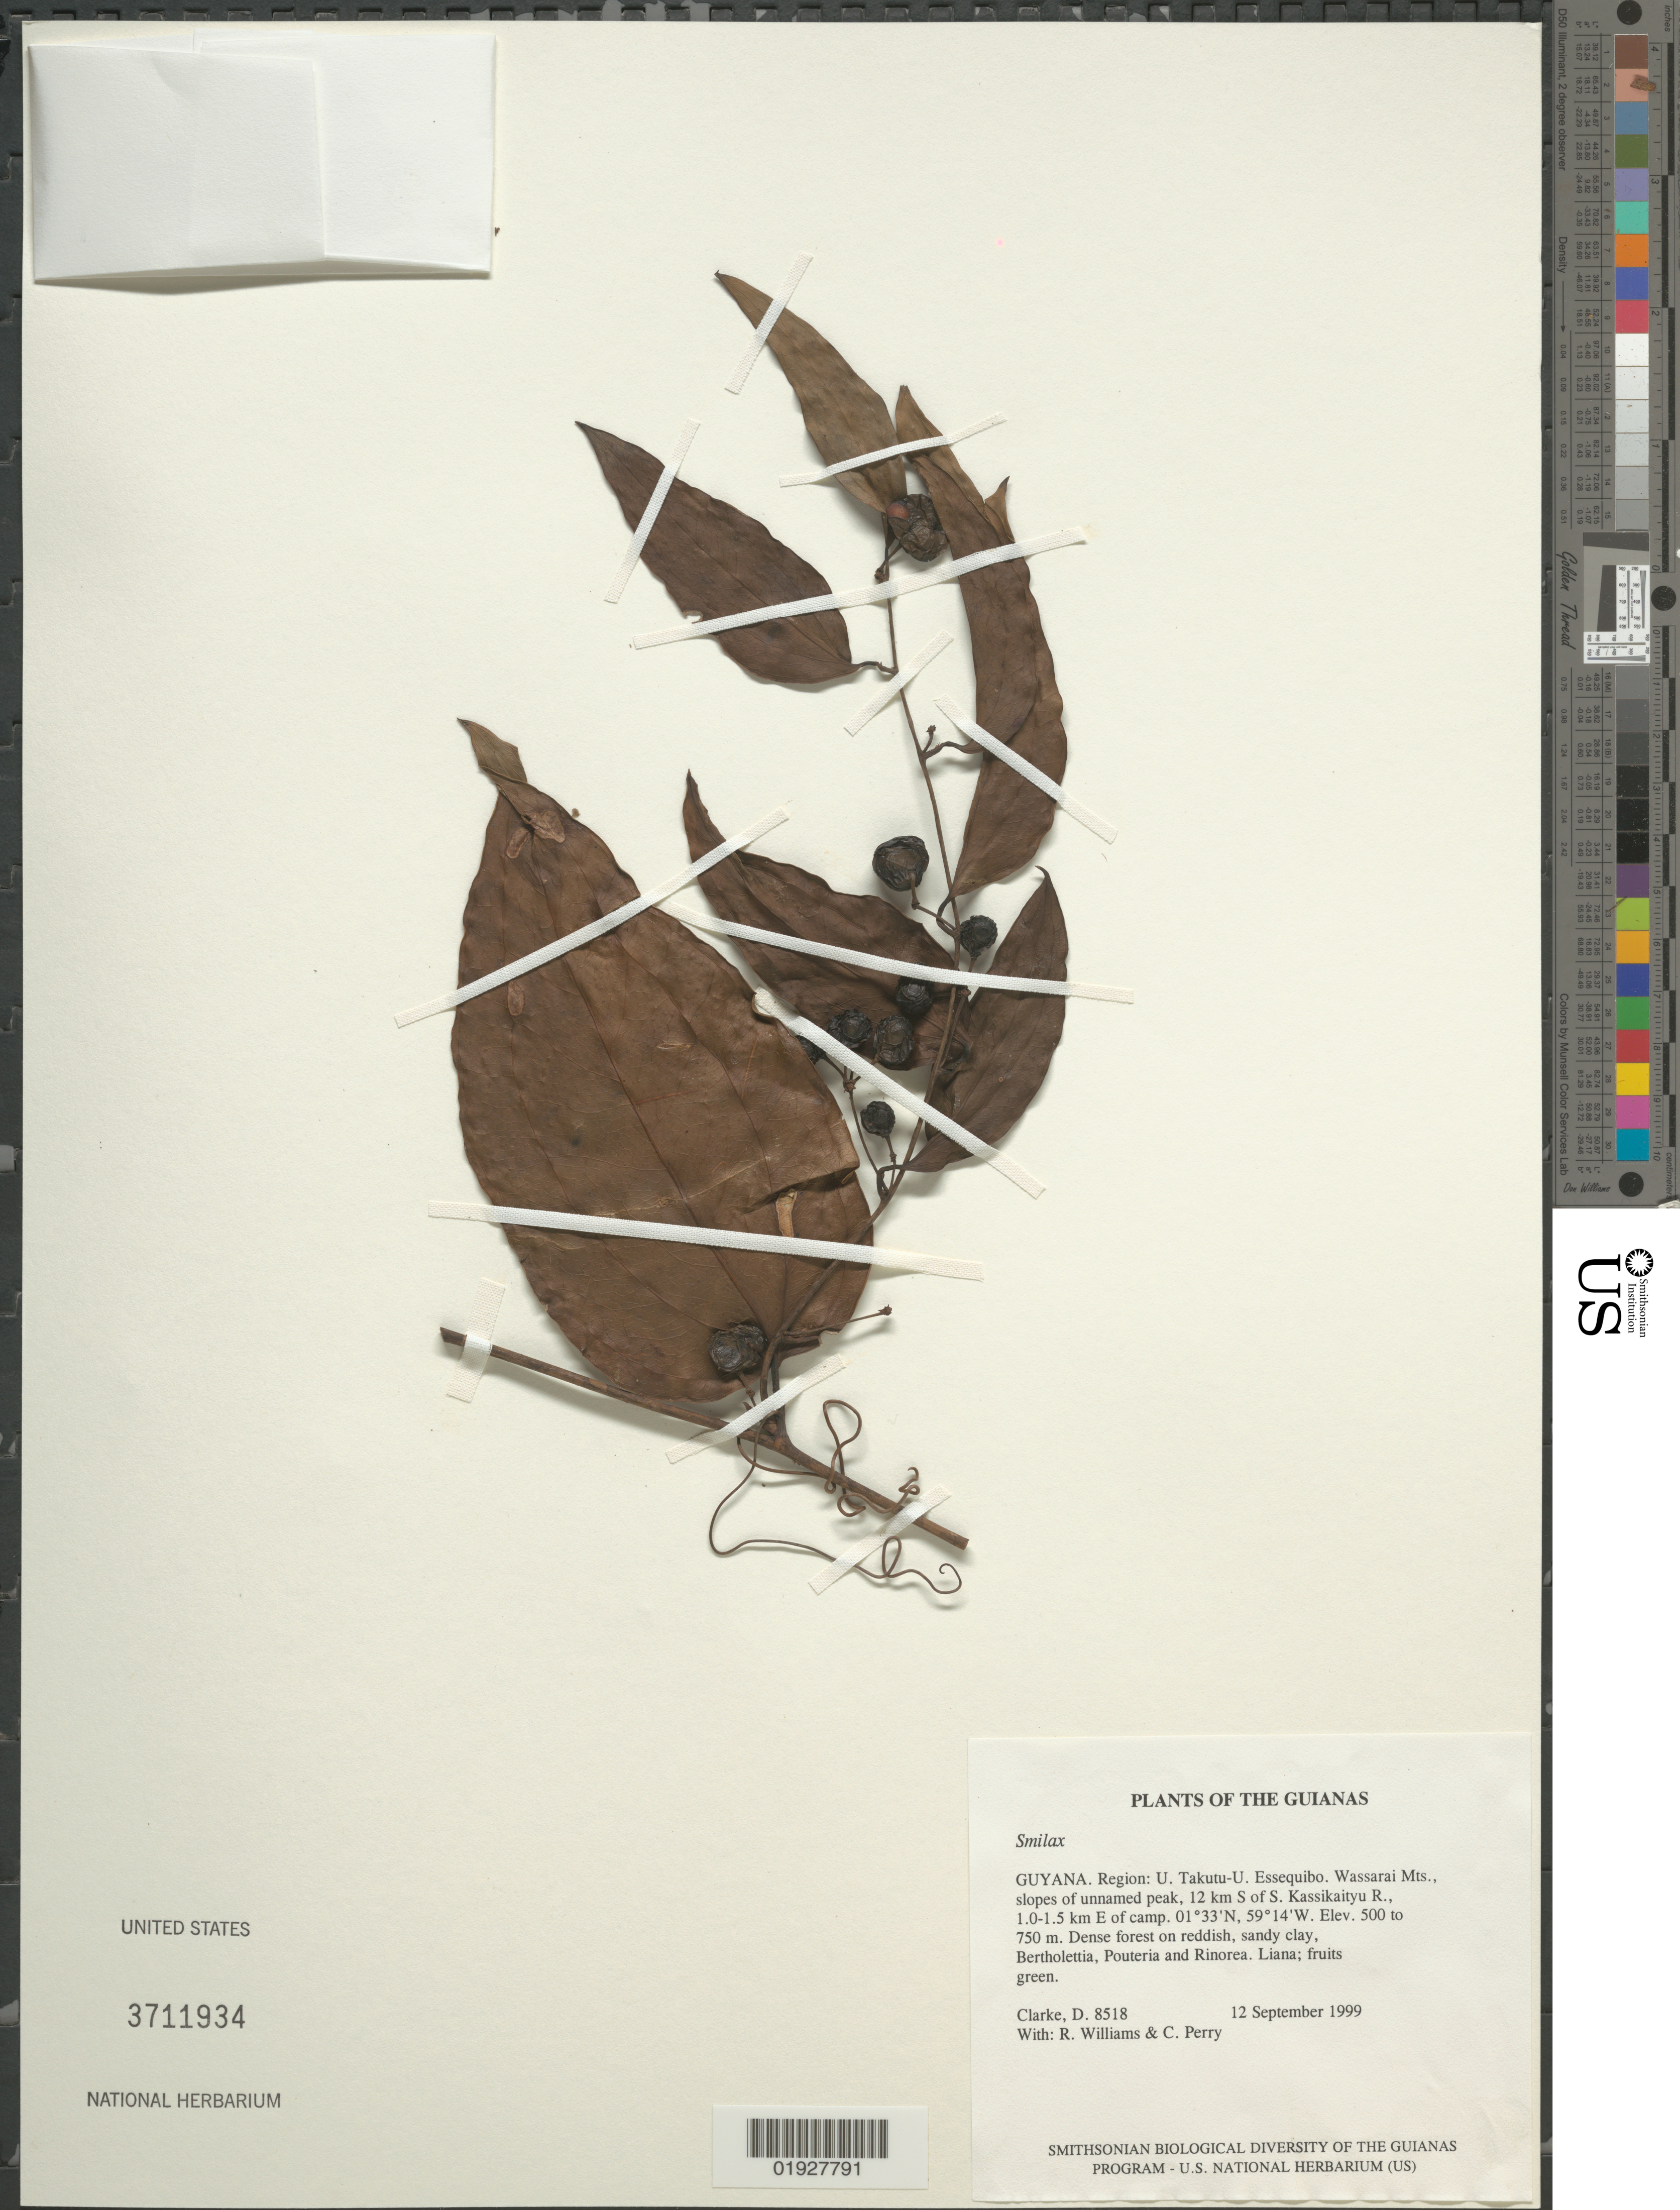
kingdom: Plantae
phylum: Tracheophyta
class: Liliopsida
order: Liliales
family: Smilacaceae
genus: Smilax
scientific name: Smilax sp.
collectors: H. D. Clarke, R. Williams & C. Perry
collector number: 8518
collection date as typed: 12 September 1999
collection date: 1999-09-12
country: Guyana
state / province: U. Takutu-U. Essequibo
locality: Wassarai Mts., slopes of unnamed peak, 12 km S of S. Kassikaityu R., 1.0-1.5 km E of camp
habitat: Dense forest on reddish, sandy clay, Bertholettia, Pouteria and Rinorea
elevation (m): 500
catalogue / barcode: US 3711934